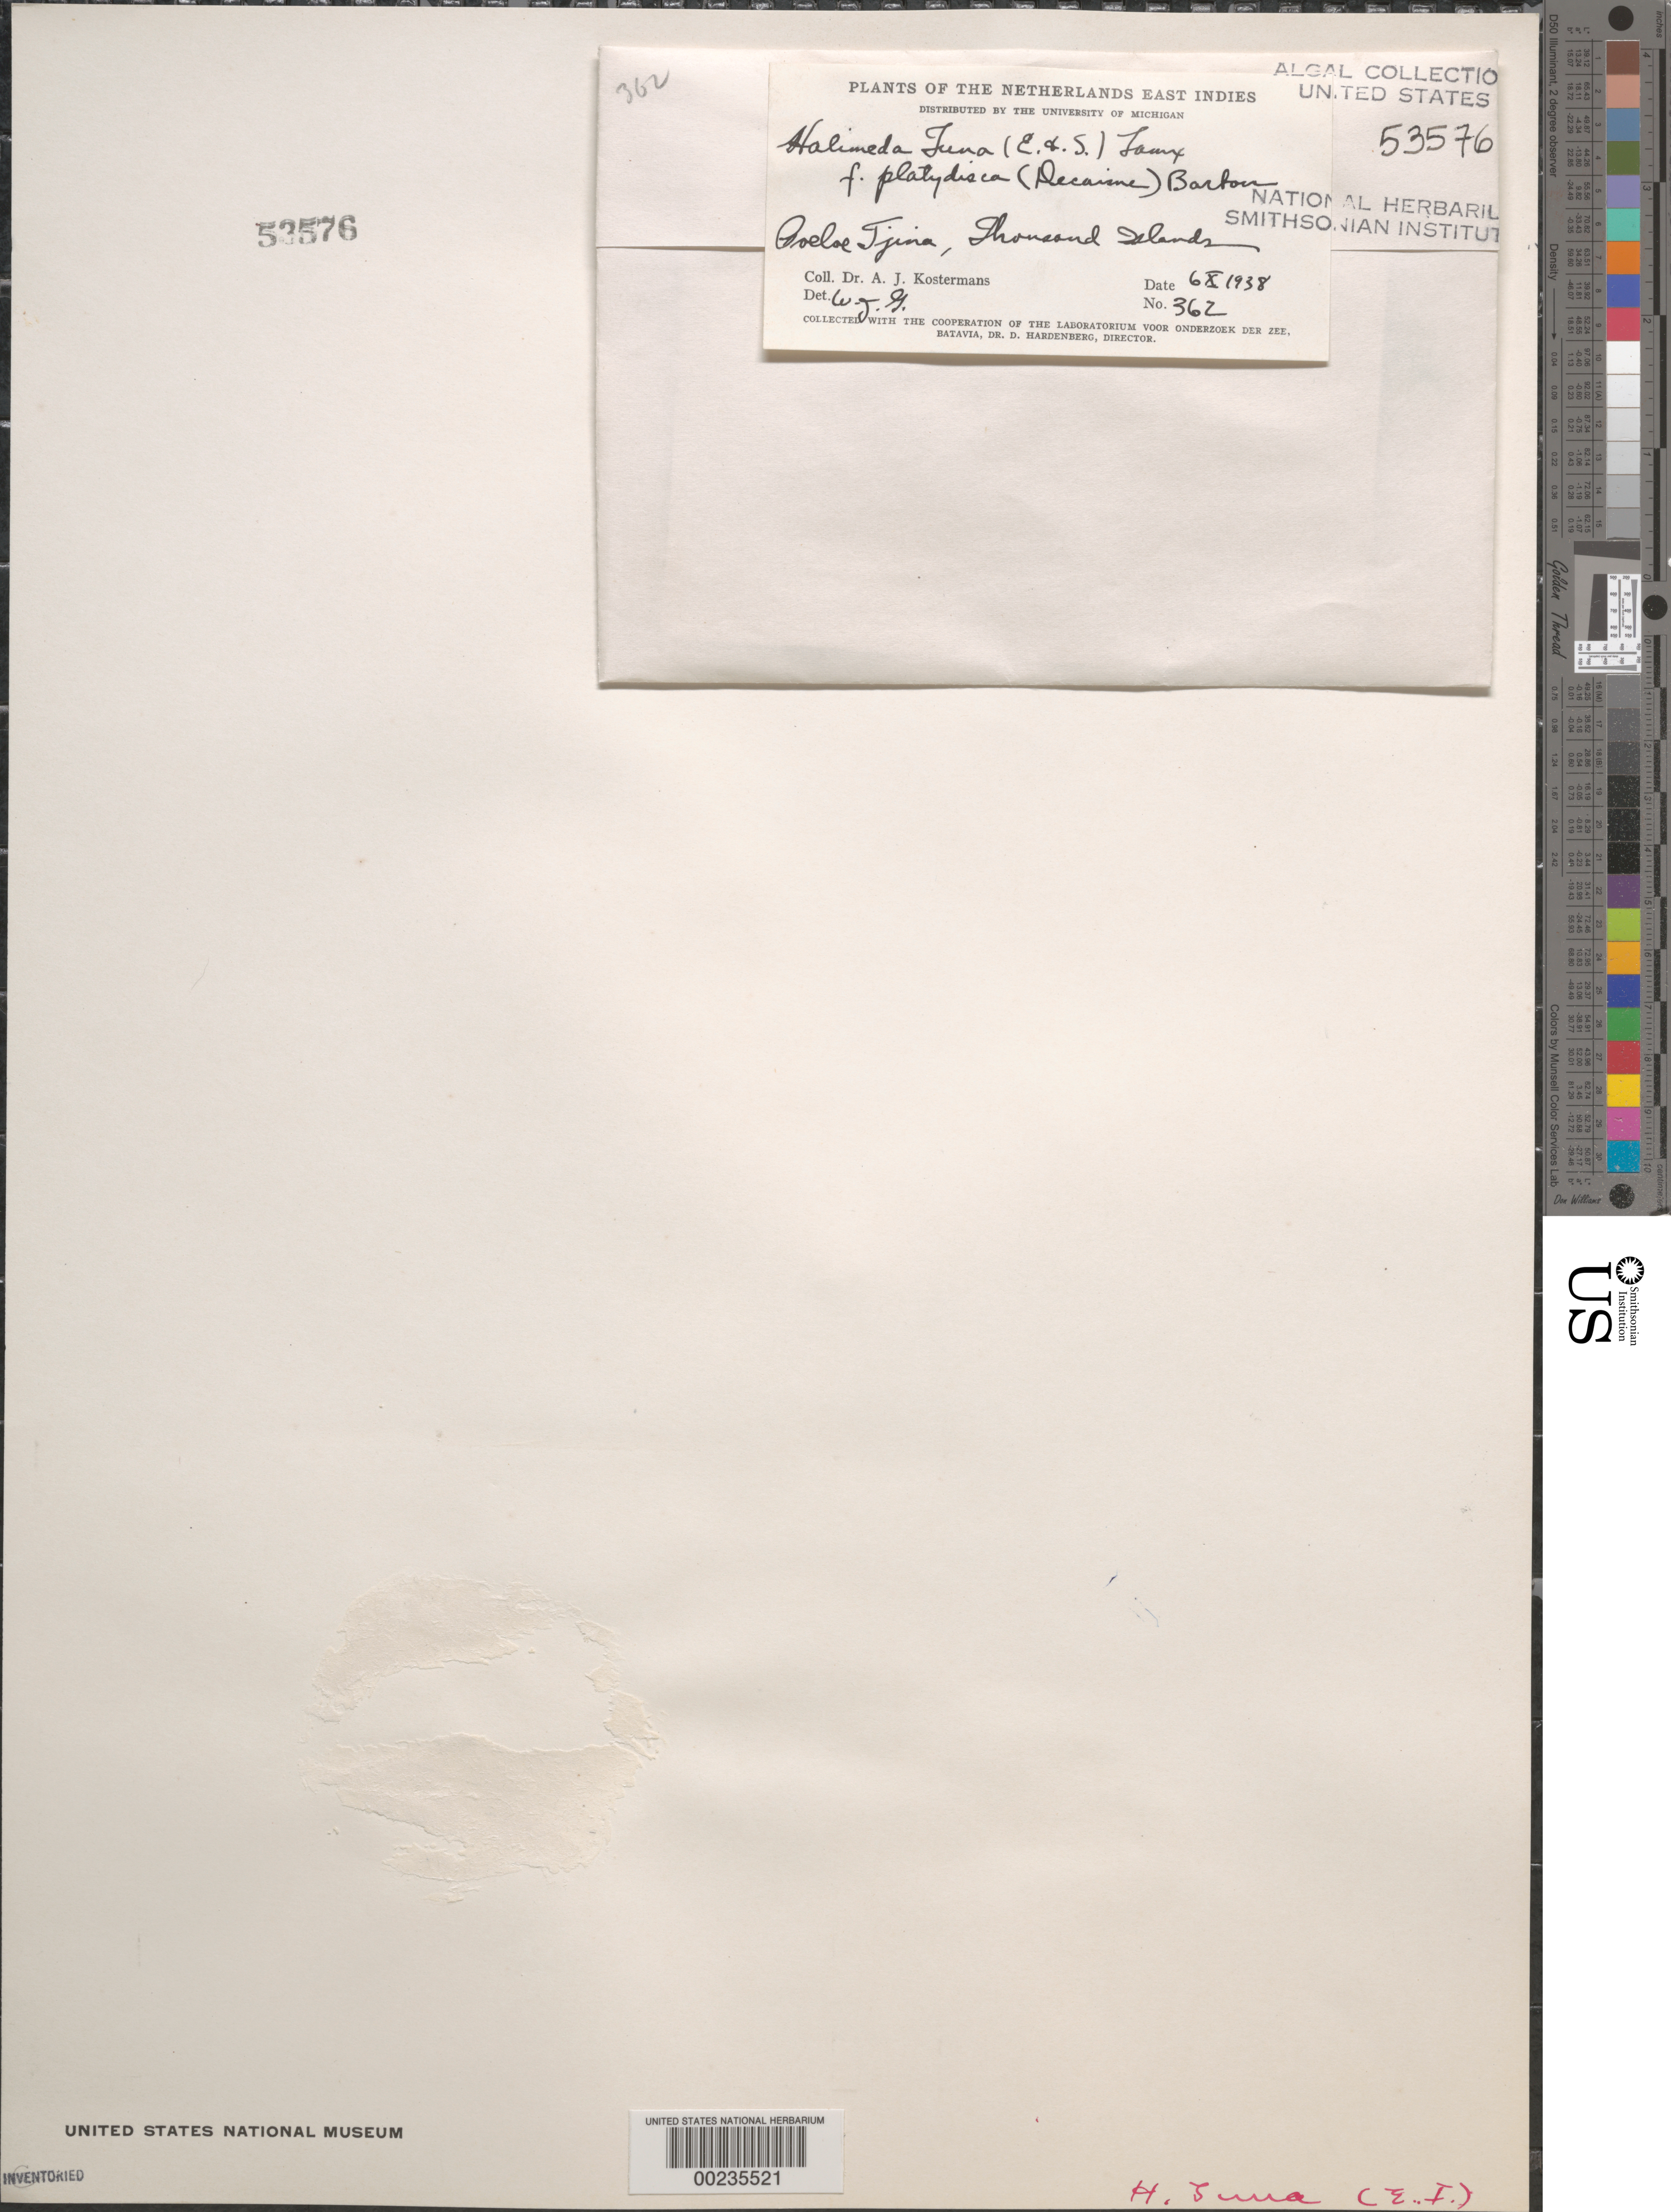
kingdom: Plantae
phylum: Chlorophyta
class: Ulvophyceae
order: Bryopsidales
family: Halimedaceae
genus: Halimeda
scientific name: Halimeda tuna f. platydisca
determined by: Gilbert, W. J.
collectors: A. J. G. Kostermans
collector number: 362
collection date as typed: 06 Oct 1938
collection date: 1938-10-06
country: Indonesia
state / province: Java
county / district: Jawa Barat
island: Poeloe Tjina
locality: Poeloe tjina, thousand islands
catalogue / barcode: US 53576